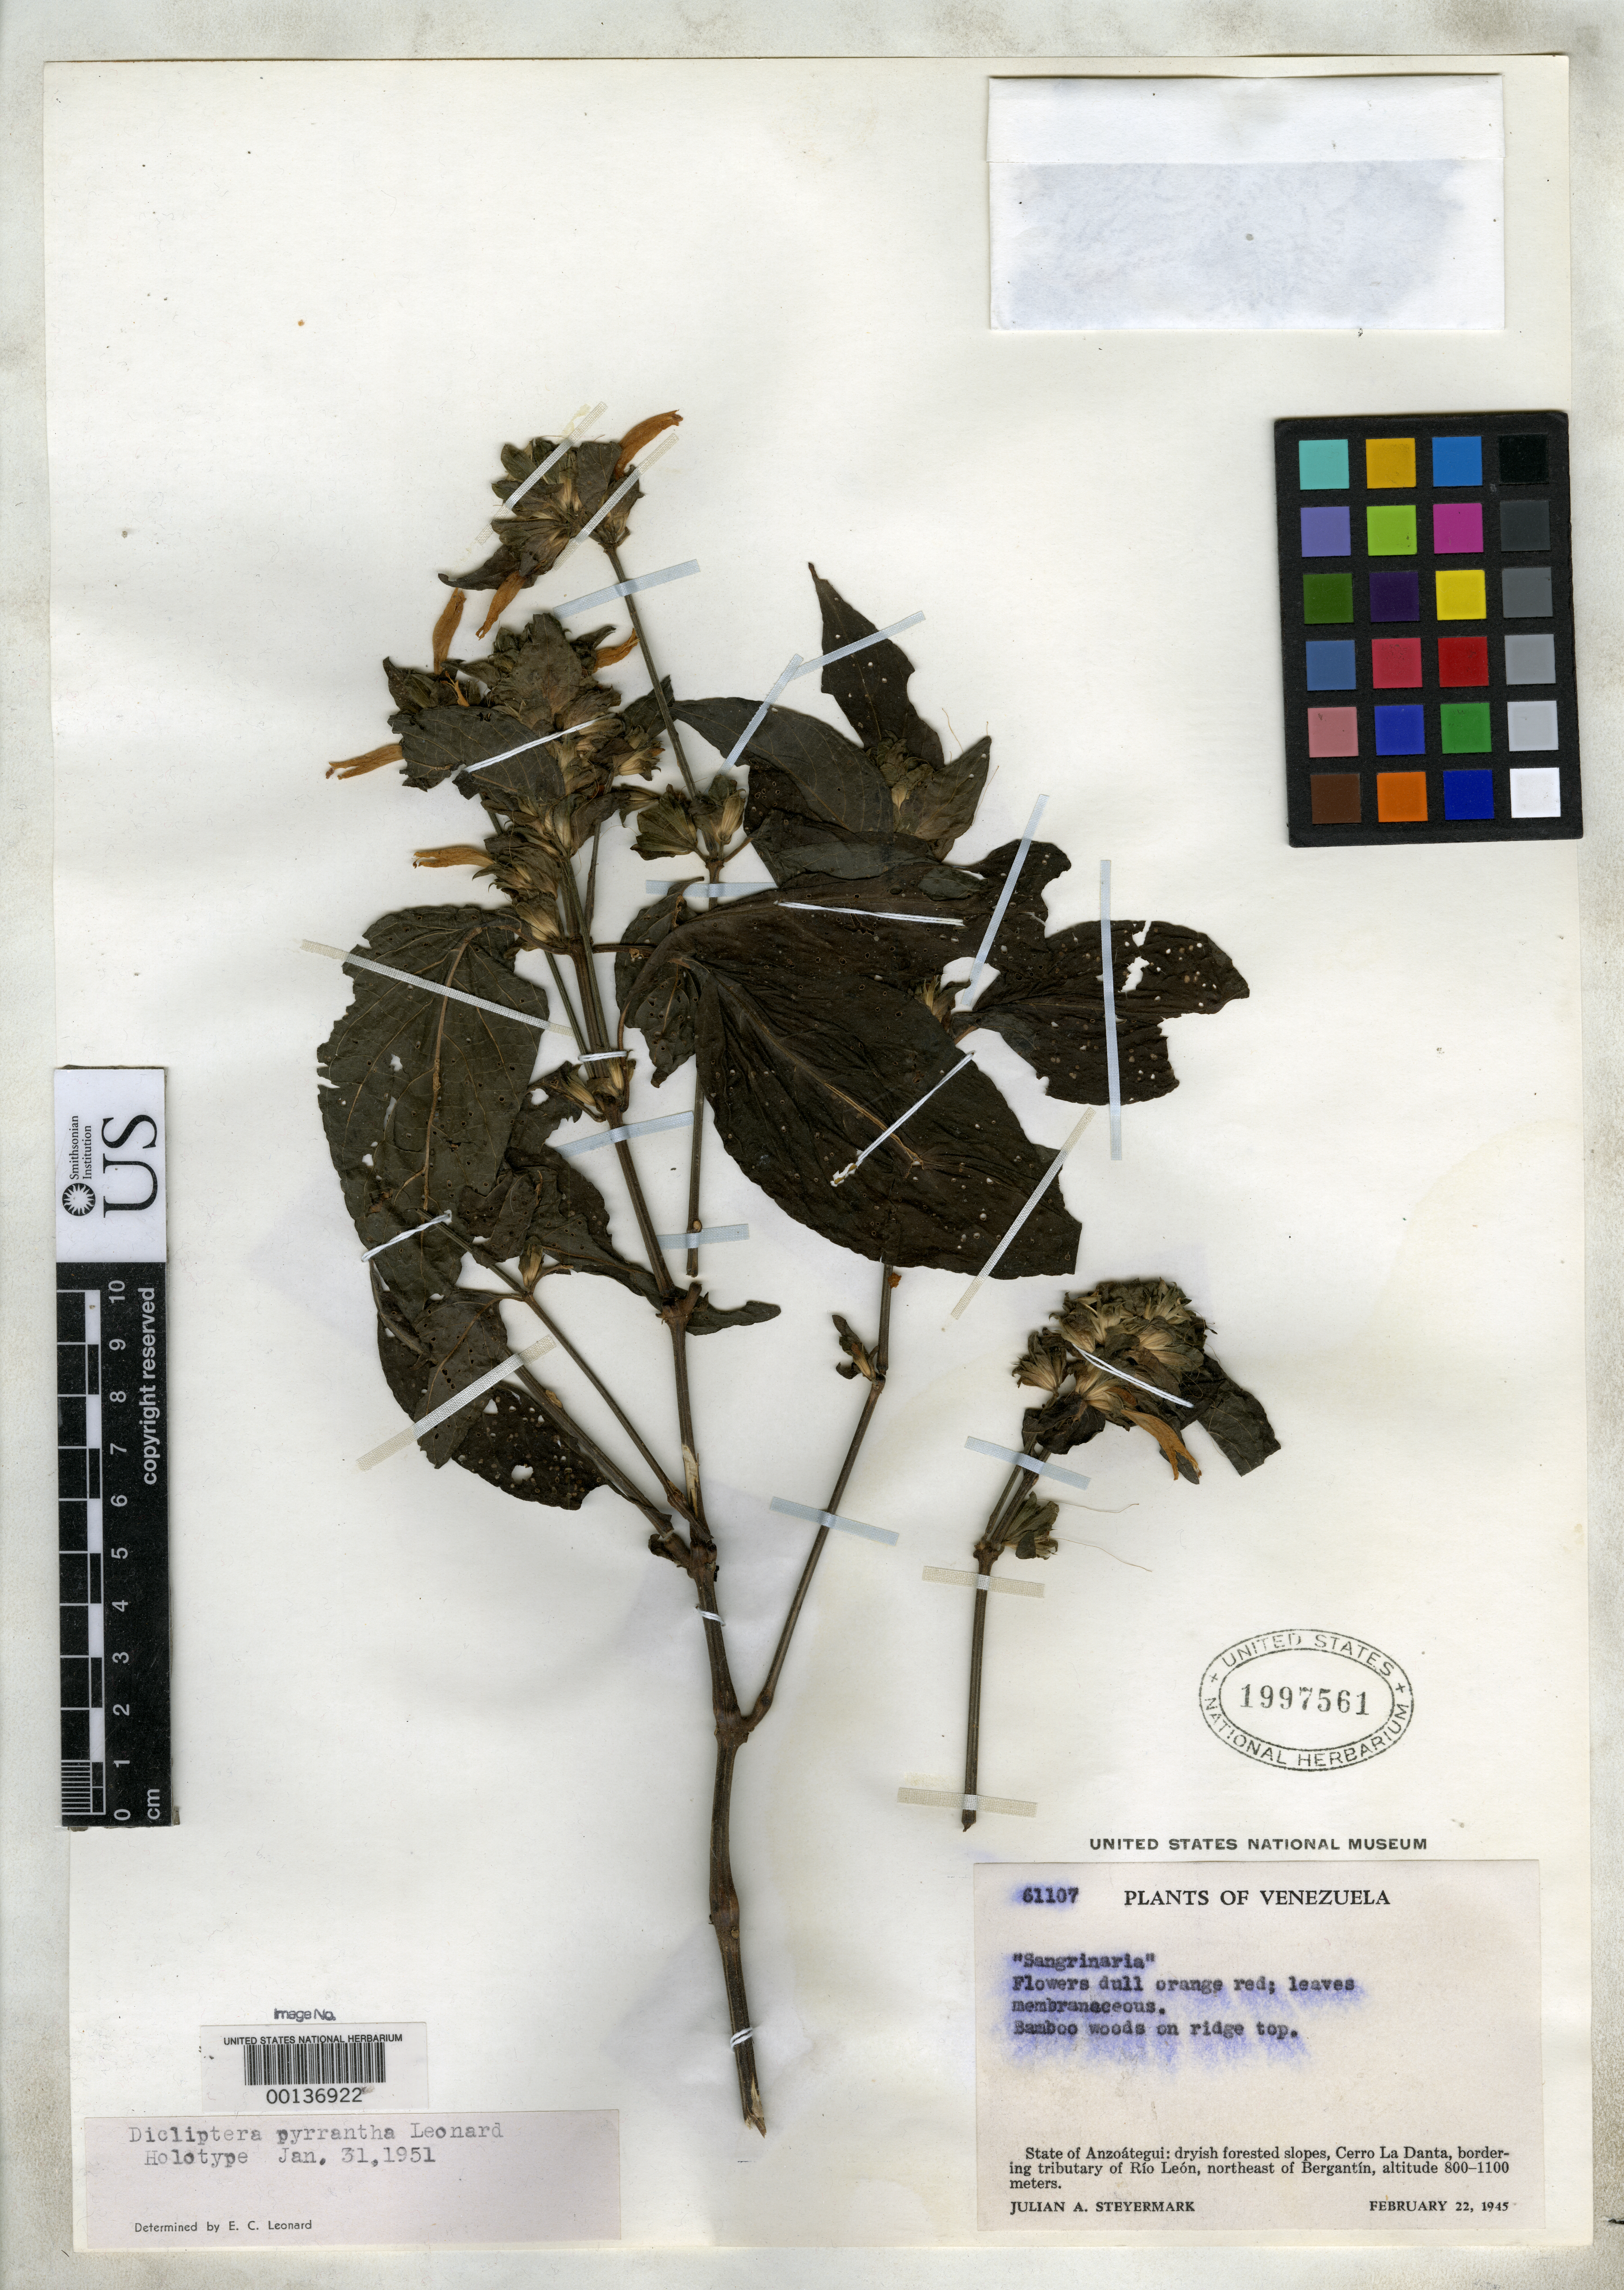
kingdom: Plantae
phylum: Tracheophyta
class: Magnoliopsida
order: Lamiales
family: Acanthaceae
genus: Dicliptera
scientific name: Dicliptera pyrrantha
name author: Leonard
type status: Holotype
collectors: J. Steyermark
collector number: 61107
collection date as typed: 22 Feb 1945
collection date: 1945-02-22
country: Venezuela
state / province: Anzoategui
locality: Cerro La Danta, northeast of Bergantin.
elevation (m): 800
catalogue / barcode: US 1997561